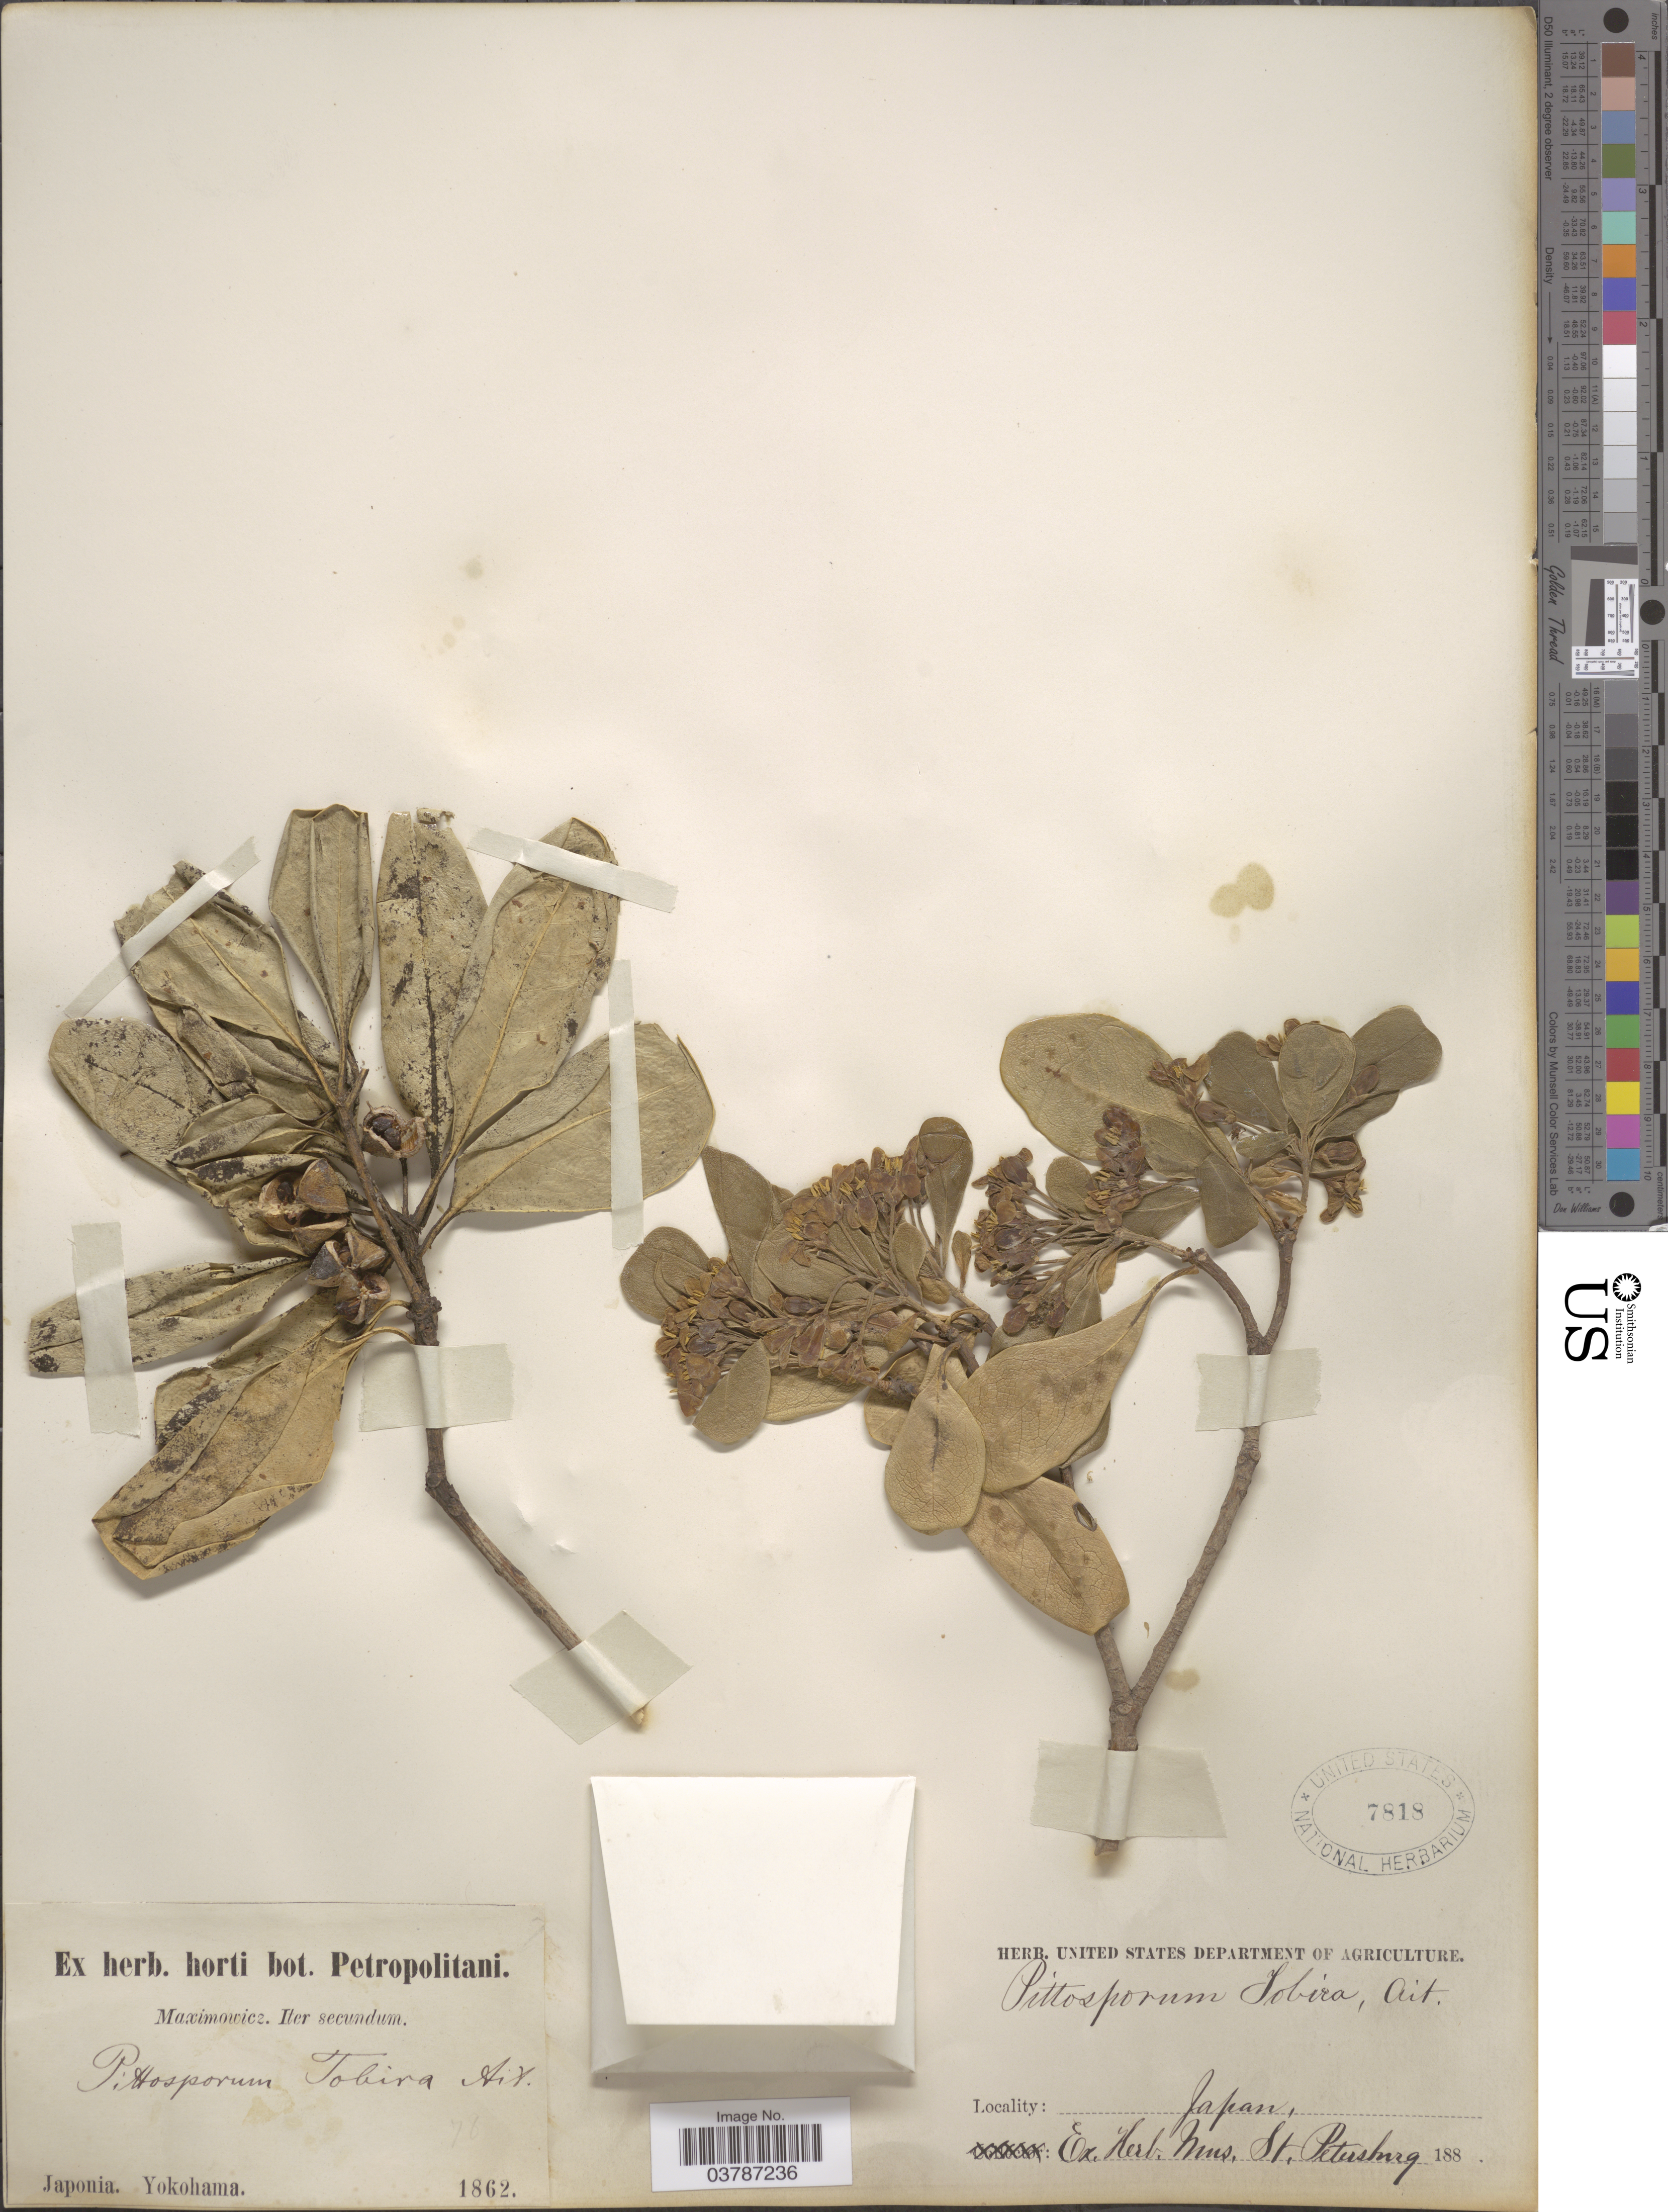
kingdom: Plantae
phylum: Tracheophyta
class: Magnoliopsida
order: Apiales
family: Pittosporaceae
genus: Pittosporum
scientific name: Pittosporum tobira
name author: (Thunb.) W.T. Aiton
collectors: Maximowicz, --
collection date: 1862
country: Japan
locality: Japonia. Yokohama.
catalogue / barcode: US 7818